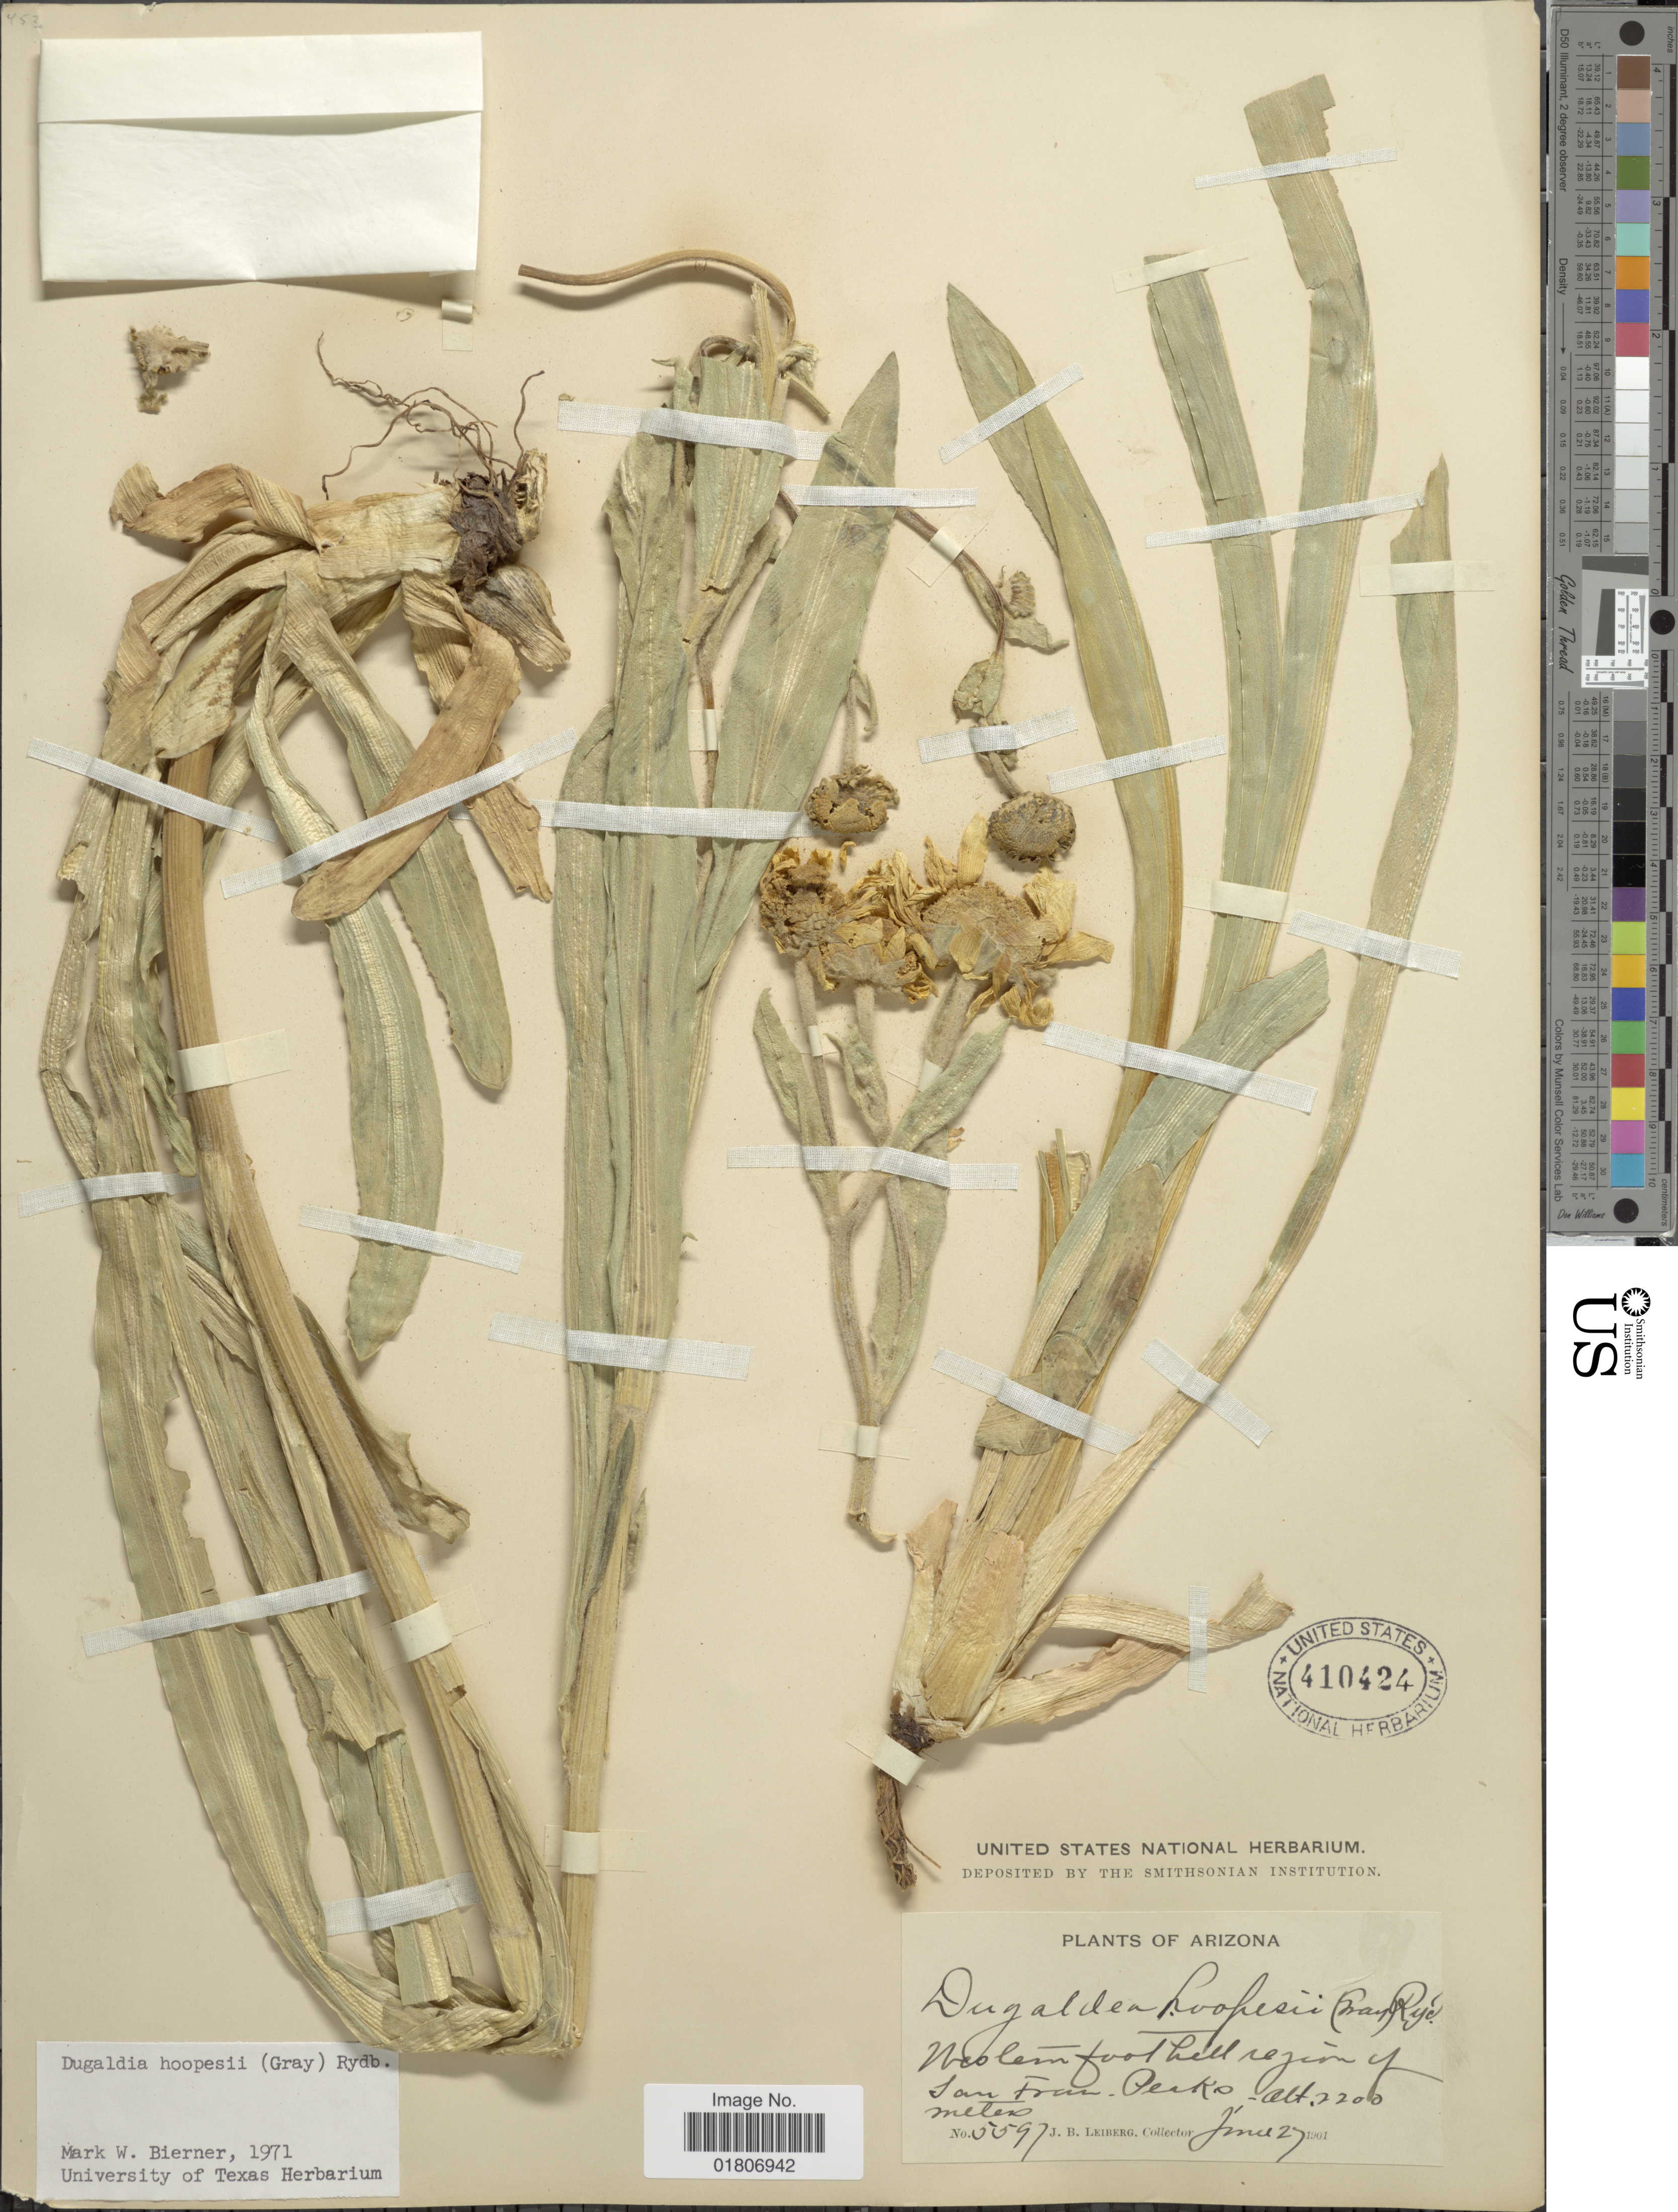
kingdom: Plantae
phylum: Tracheophyta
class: Magnoliopsida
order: Asterales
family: Asteraceae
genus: Dugaldia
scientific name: Dugaldia hoopesii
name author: (A. Gray) Rydb.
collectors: J. B. Leiberg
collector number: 5597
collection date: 1901-06-27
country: United States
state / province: Arizona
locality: Western foothill region of San Fran. Peaks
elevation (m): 2200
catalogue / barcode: US 410424